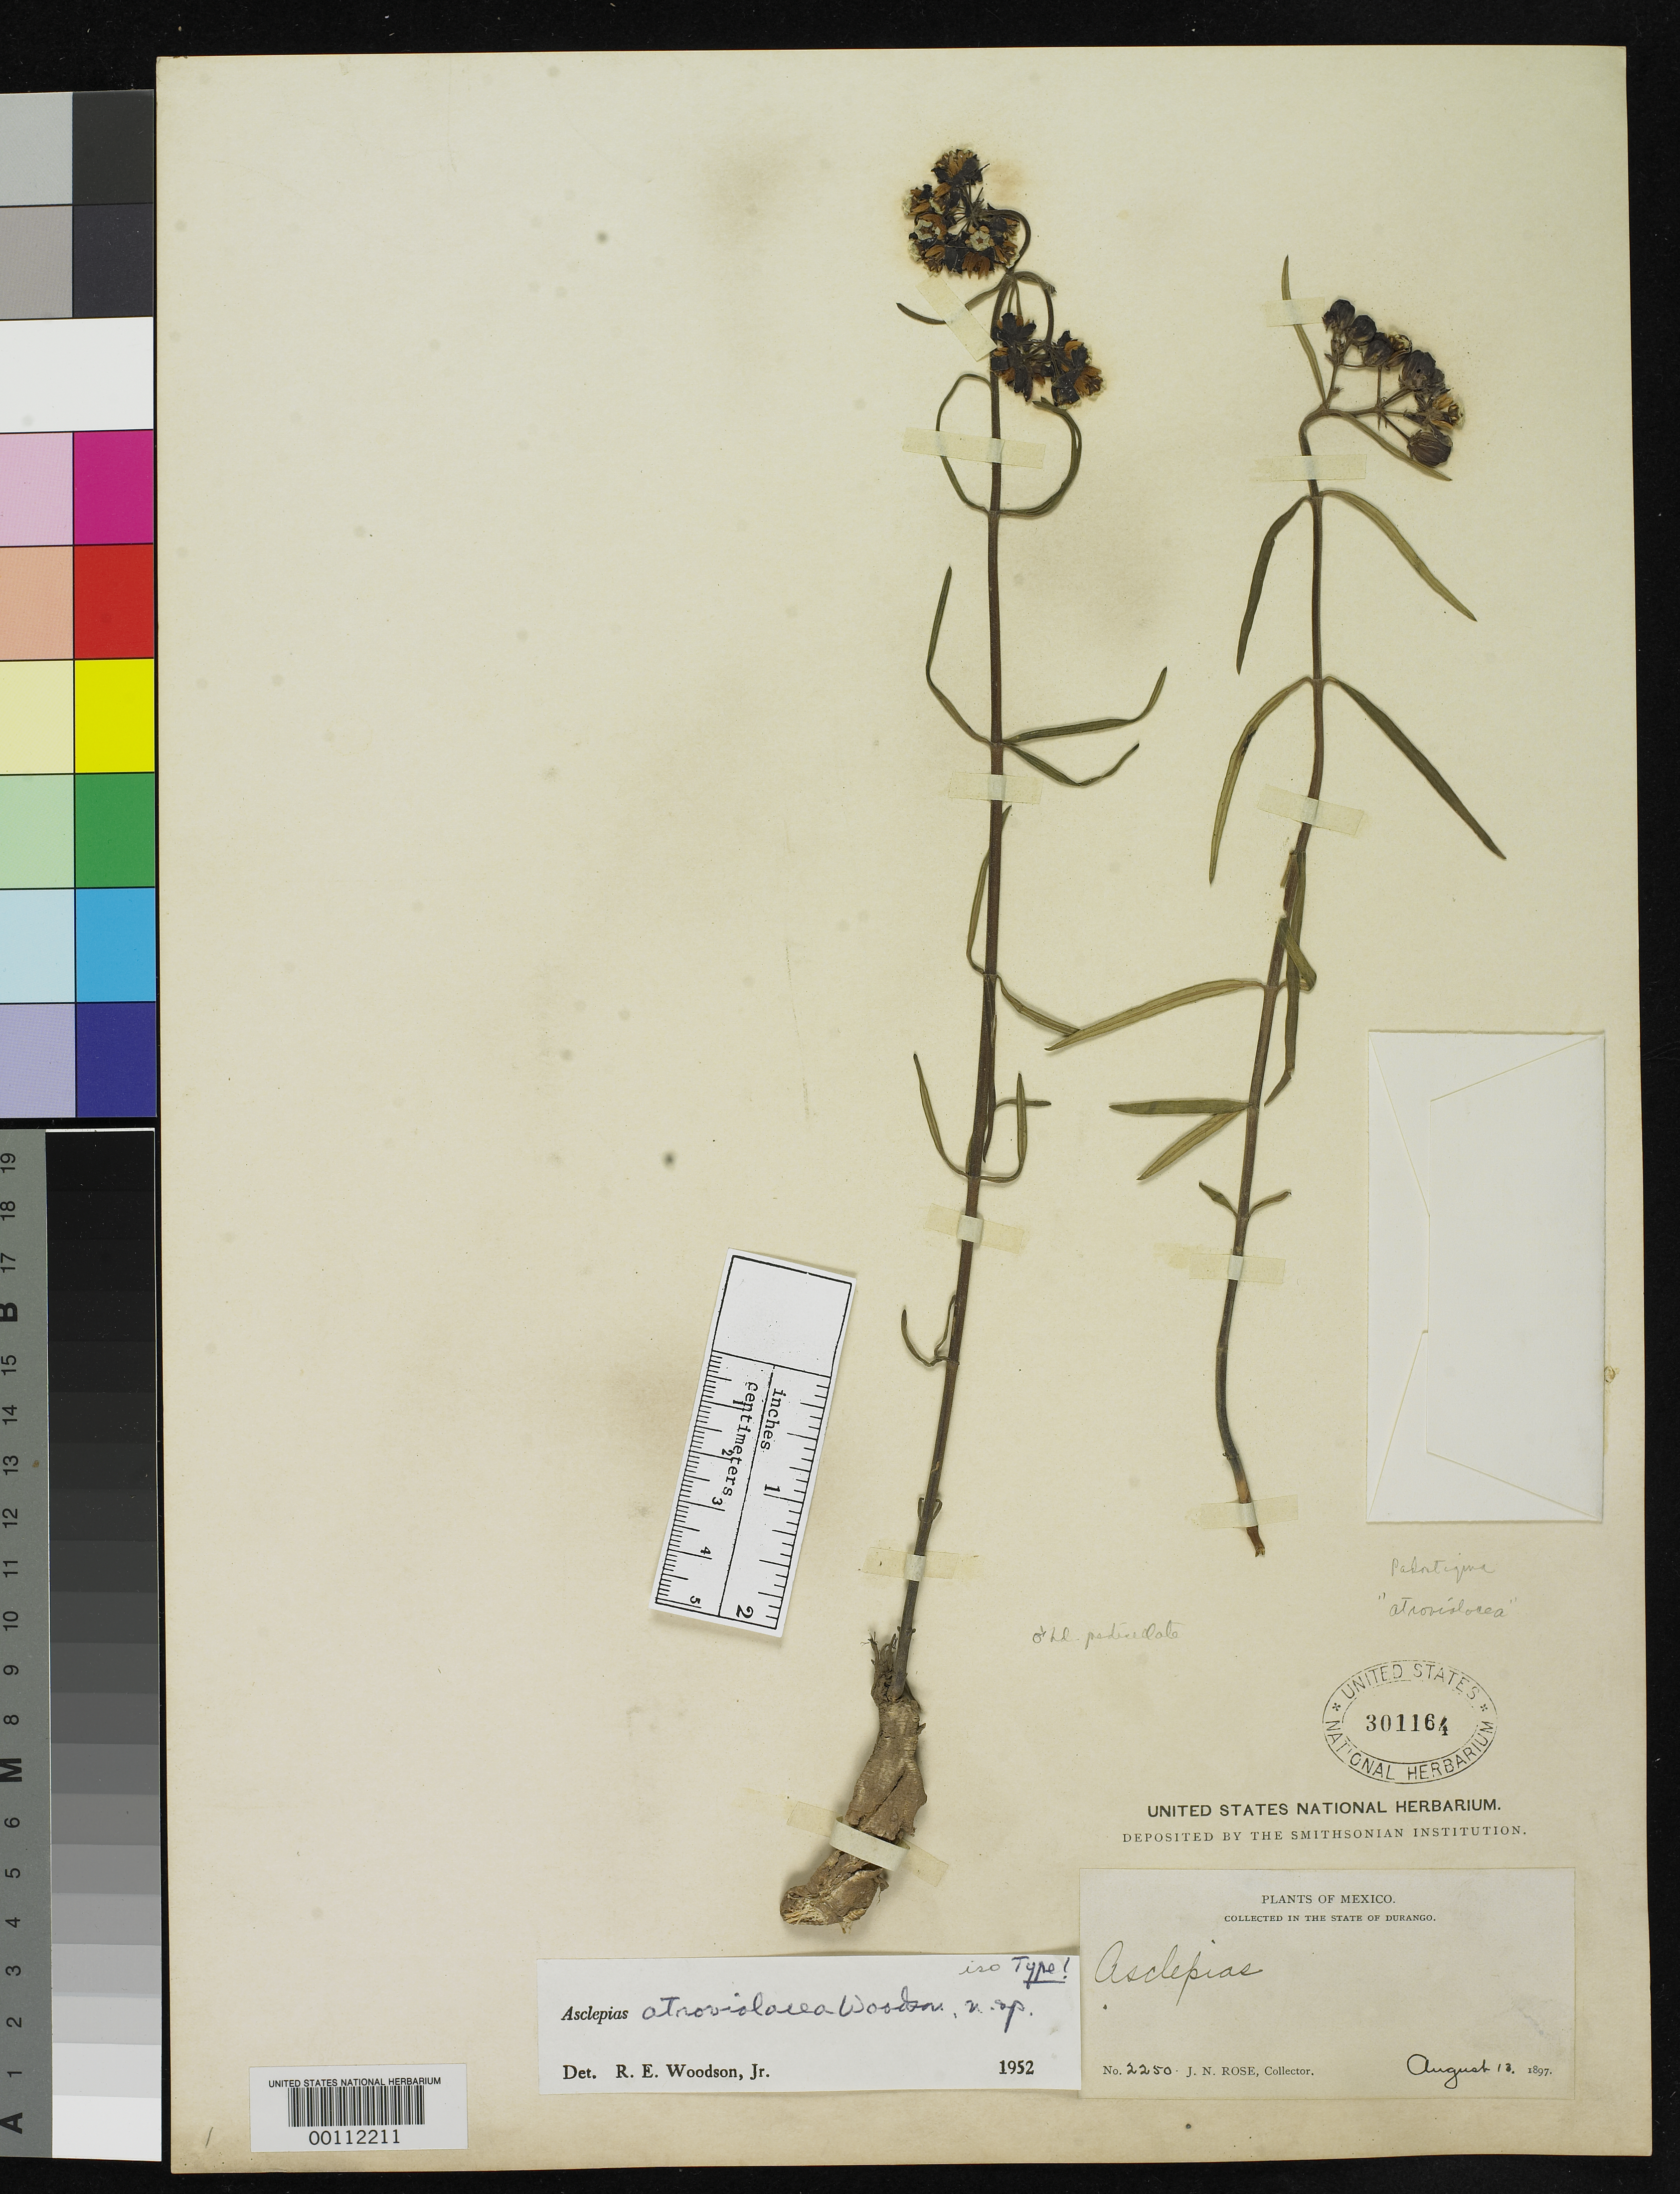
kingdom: Plantae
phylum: Tracheophyta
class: Magnoliopsida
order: Gentianales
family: Apocynaceae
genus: Asclepias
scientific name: Asclepias atrovoilacea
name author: Woodson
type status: Isotype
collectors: J. N. Rose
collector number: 2250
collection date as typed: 13 Aug 1897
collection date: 1897-08-13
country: Mexico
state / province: Durango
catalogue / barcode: US 301164